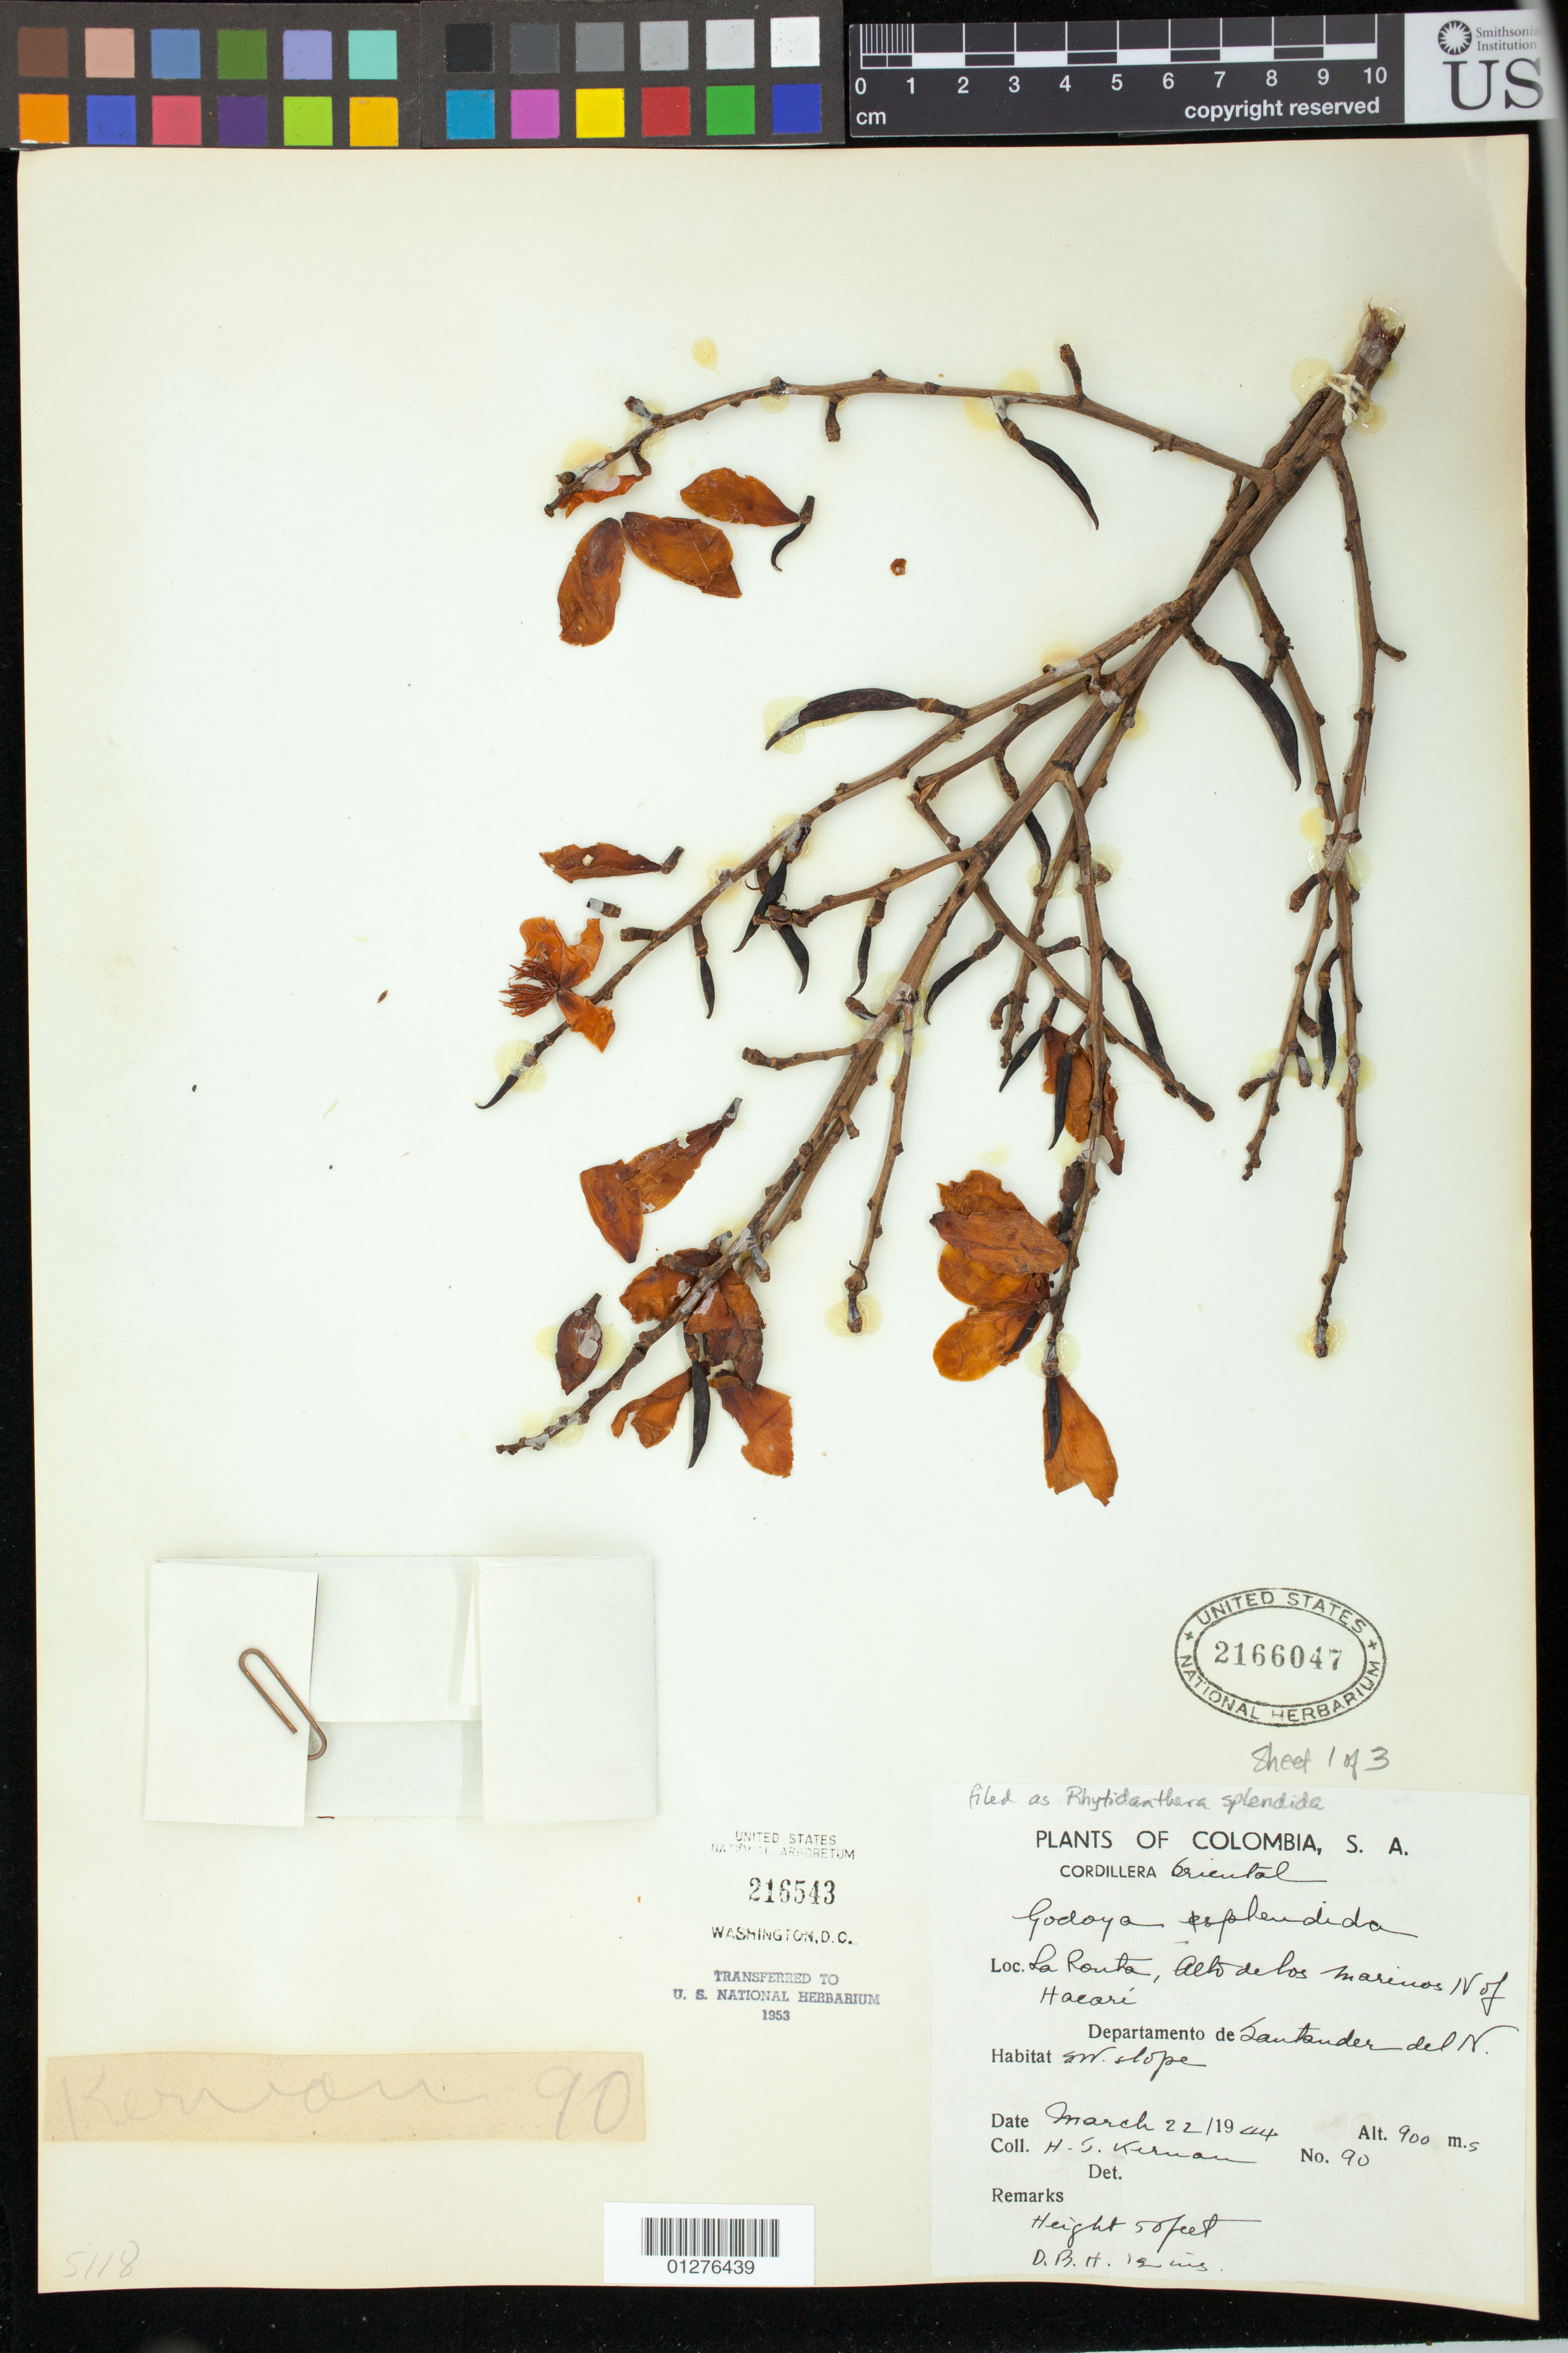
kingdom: Plantae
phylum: Tracheophyta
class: Magnoliopsida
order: Malpighiales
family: Ochnaceae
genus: Rhytidanthera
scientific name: Rhytidanthera sulcata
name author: Tiegh.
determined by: Reinales, Sandra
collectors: H. Kernan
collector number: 90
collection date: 1944-03-22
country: Colombia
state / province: Santander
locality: Cordillera Oriental, La Routa, Alto de los Marinos, N. of Hacari.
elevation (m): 900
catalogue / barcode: US 2166047